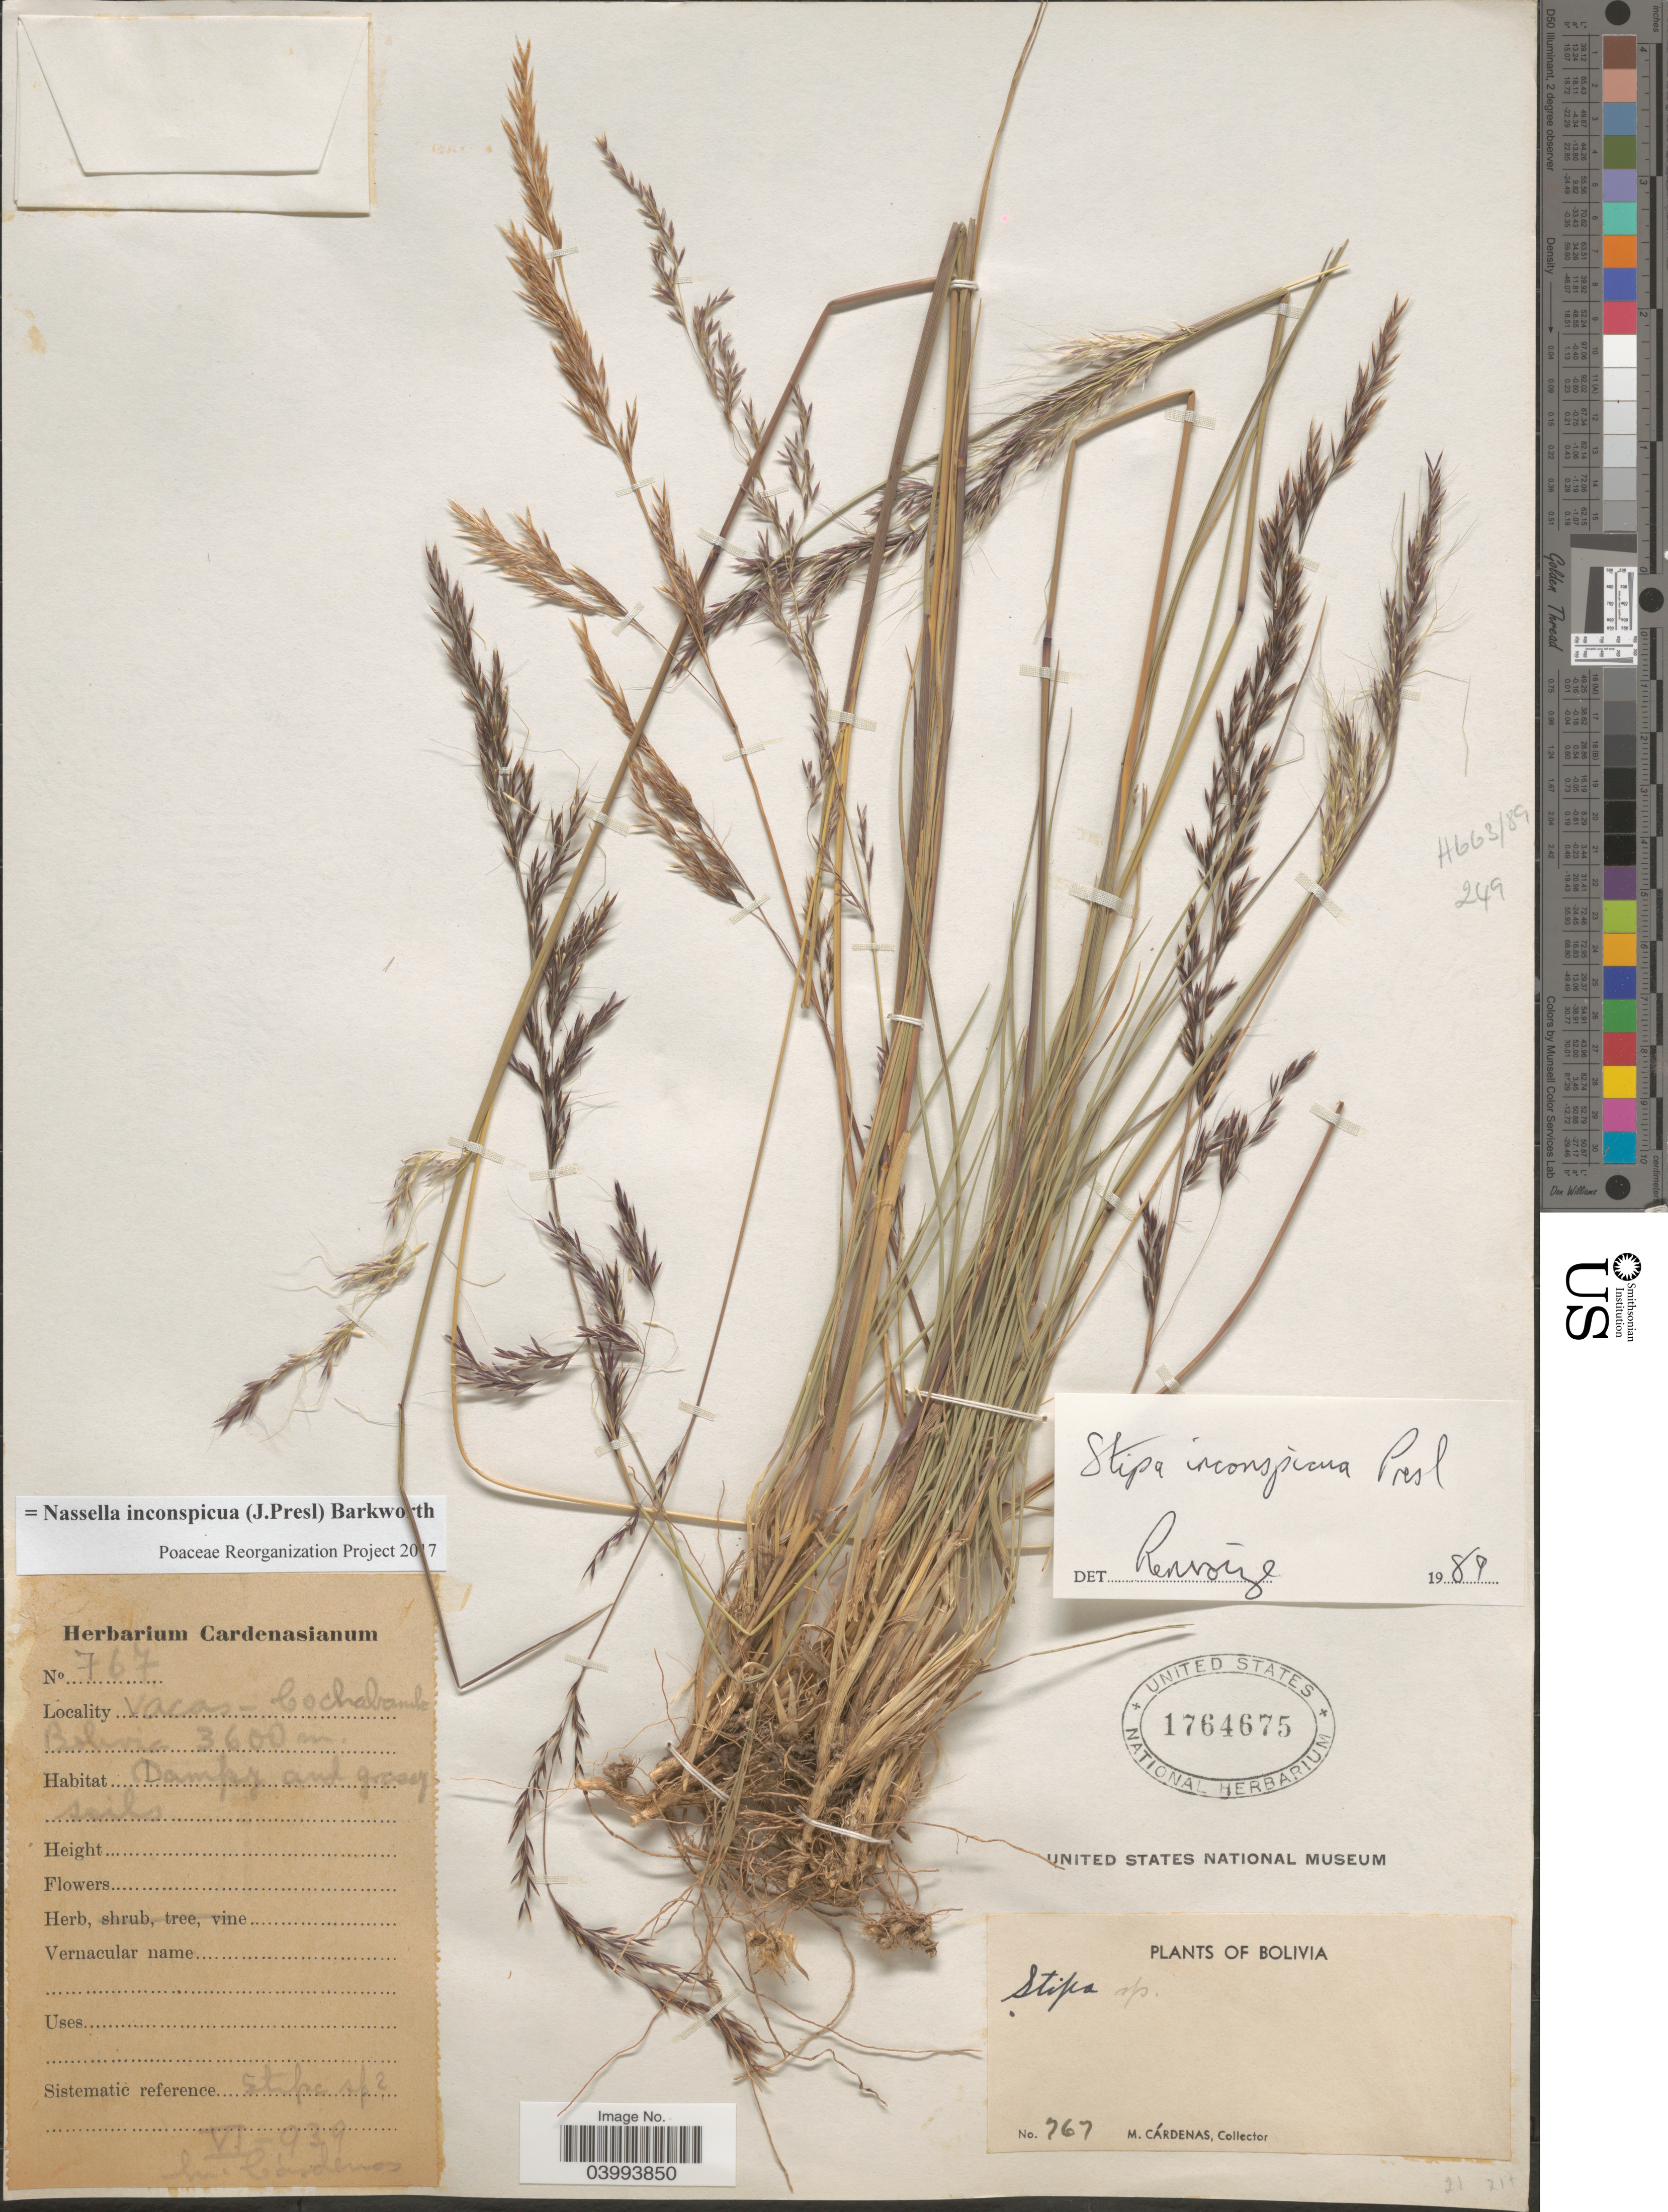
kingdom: Plantae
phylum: Tracheophyta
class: Liliopsida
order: Poales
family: Poaceae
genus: Nassella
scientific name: Nassella inconspicua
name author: (J. Presl) Barkworth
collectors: M. Cárdenas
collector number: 767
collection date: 1939-06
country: Bolivia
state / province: Cochabamba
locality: Vacas.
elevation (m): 3600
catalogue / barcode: US 1764675